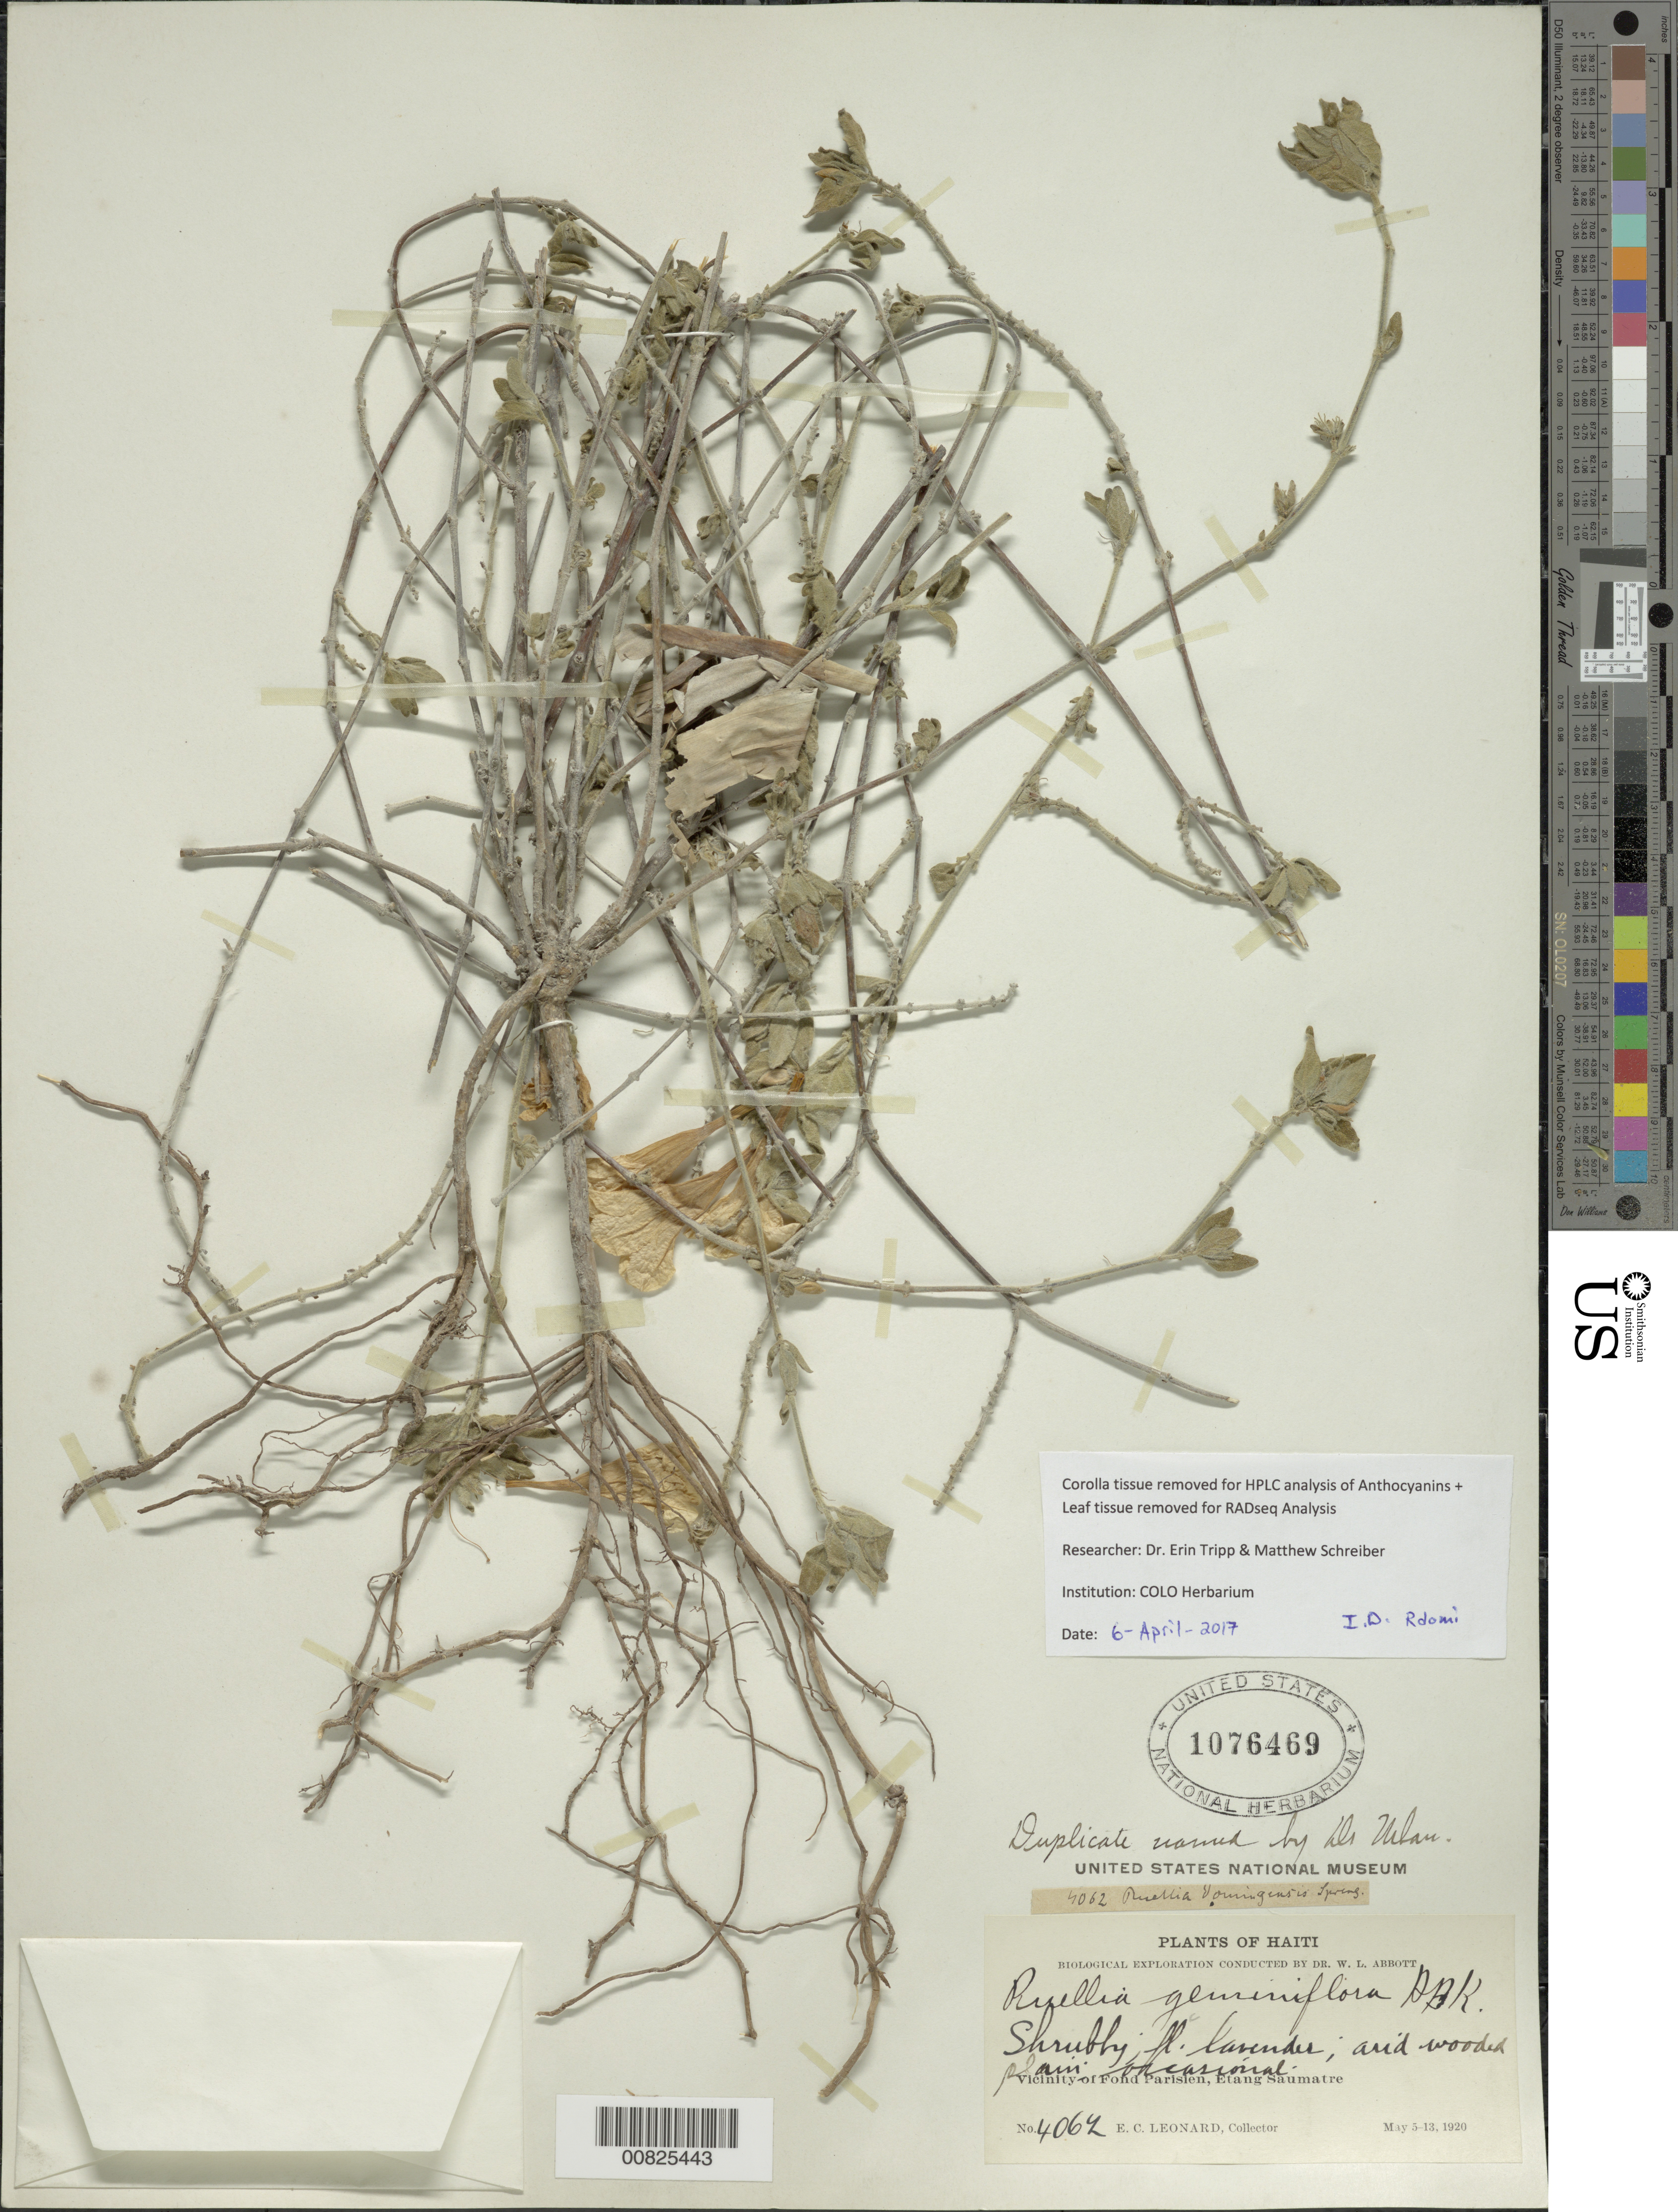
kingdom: Plantae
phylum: Tracheophyta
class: Magnoliopsida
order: Lamiales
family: Acanthaceae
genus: Ruellia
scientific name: Ruellia domingensis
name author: Spreng. ex Nees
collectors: E. C. Leonard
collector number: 4062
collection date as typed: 05 May 1920 to 13 May 1920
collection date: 1920-05-05/1920-05-13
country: Haiti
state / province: Ouest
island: Hispaniola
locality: Vicinity of Fond Parisien, Etang Saumatre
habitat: Arid wooded plain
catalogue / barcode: US 1076469